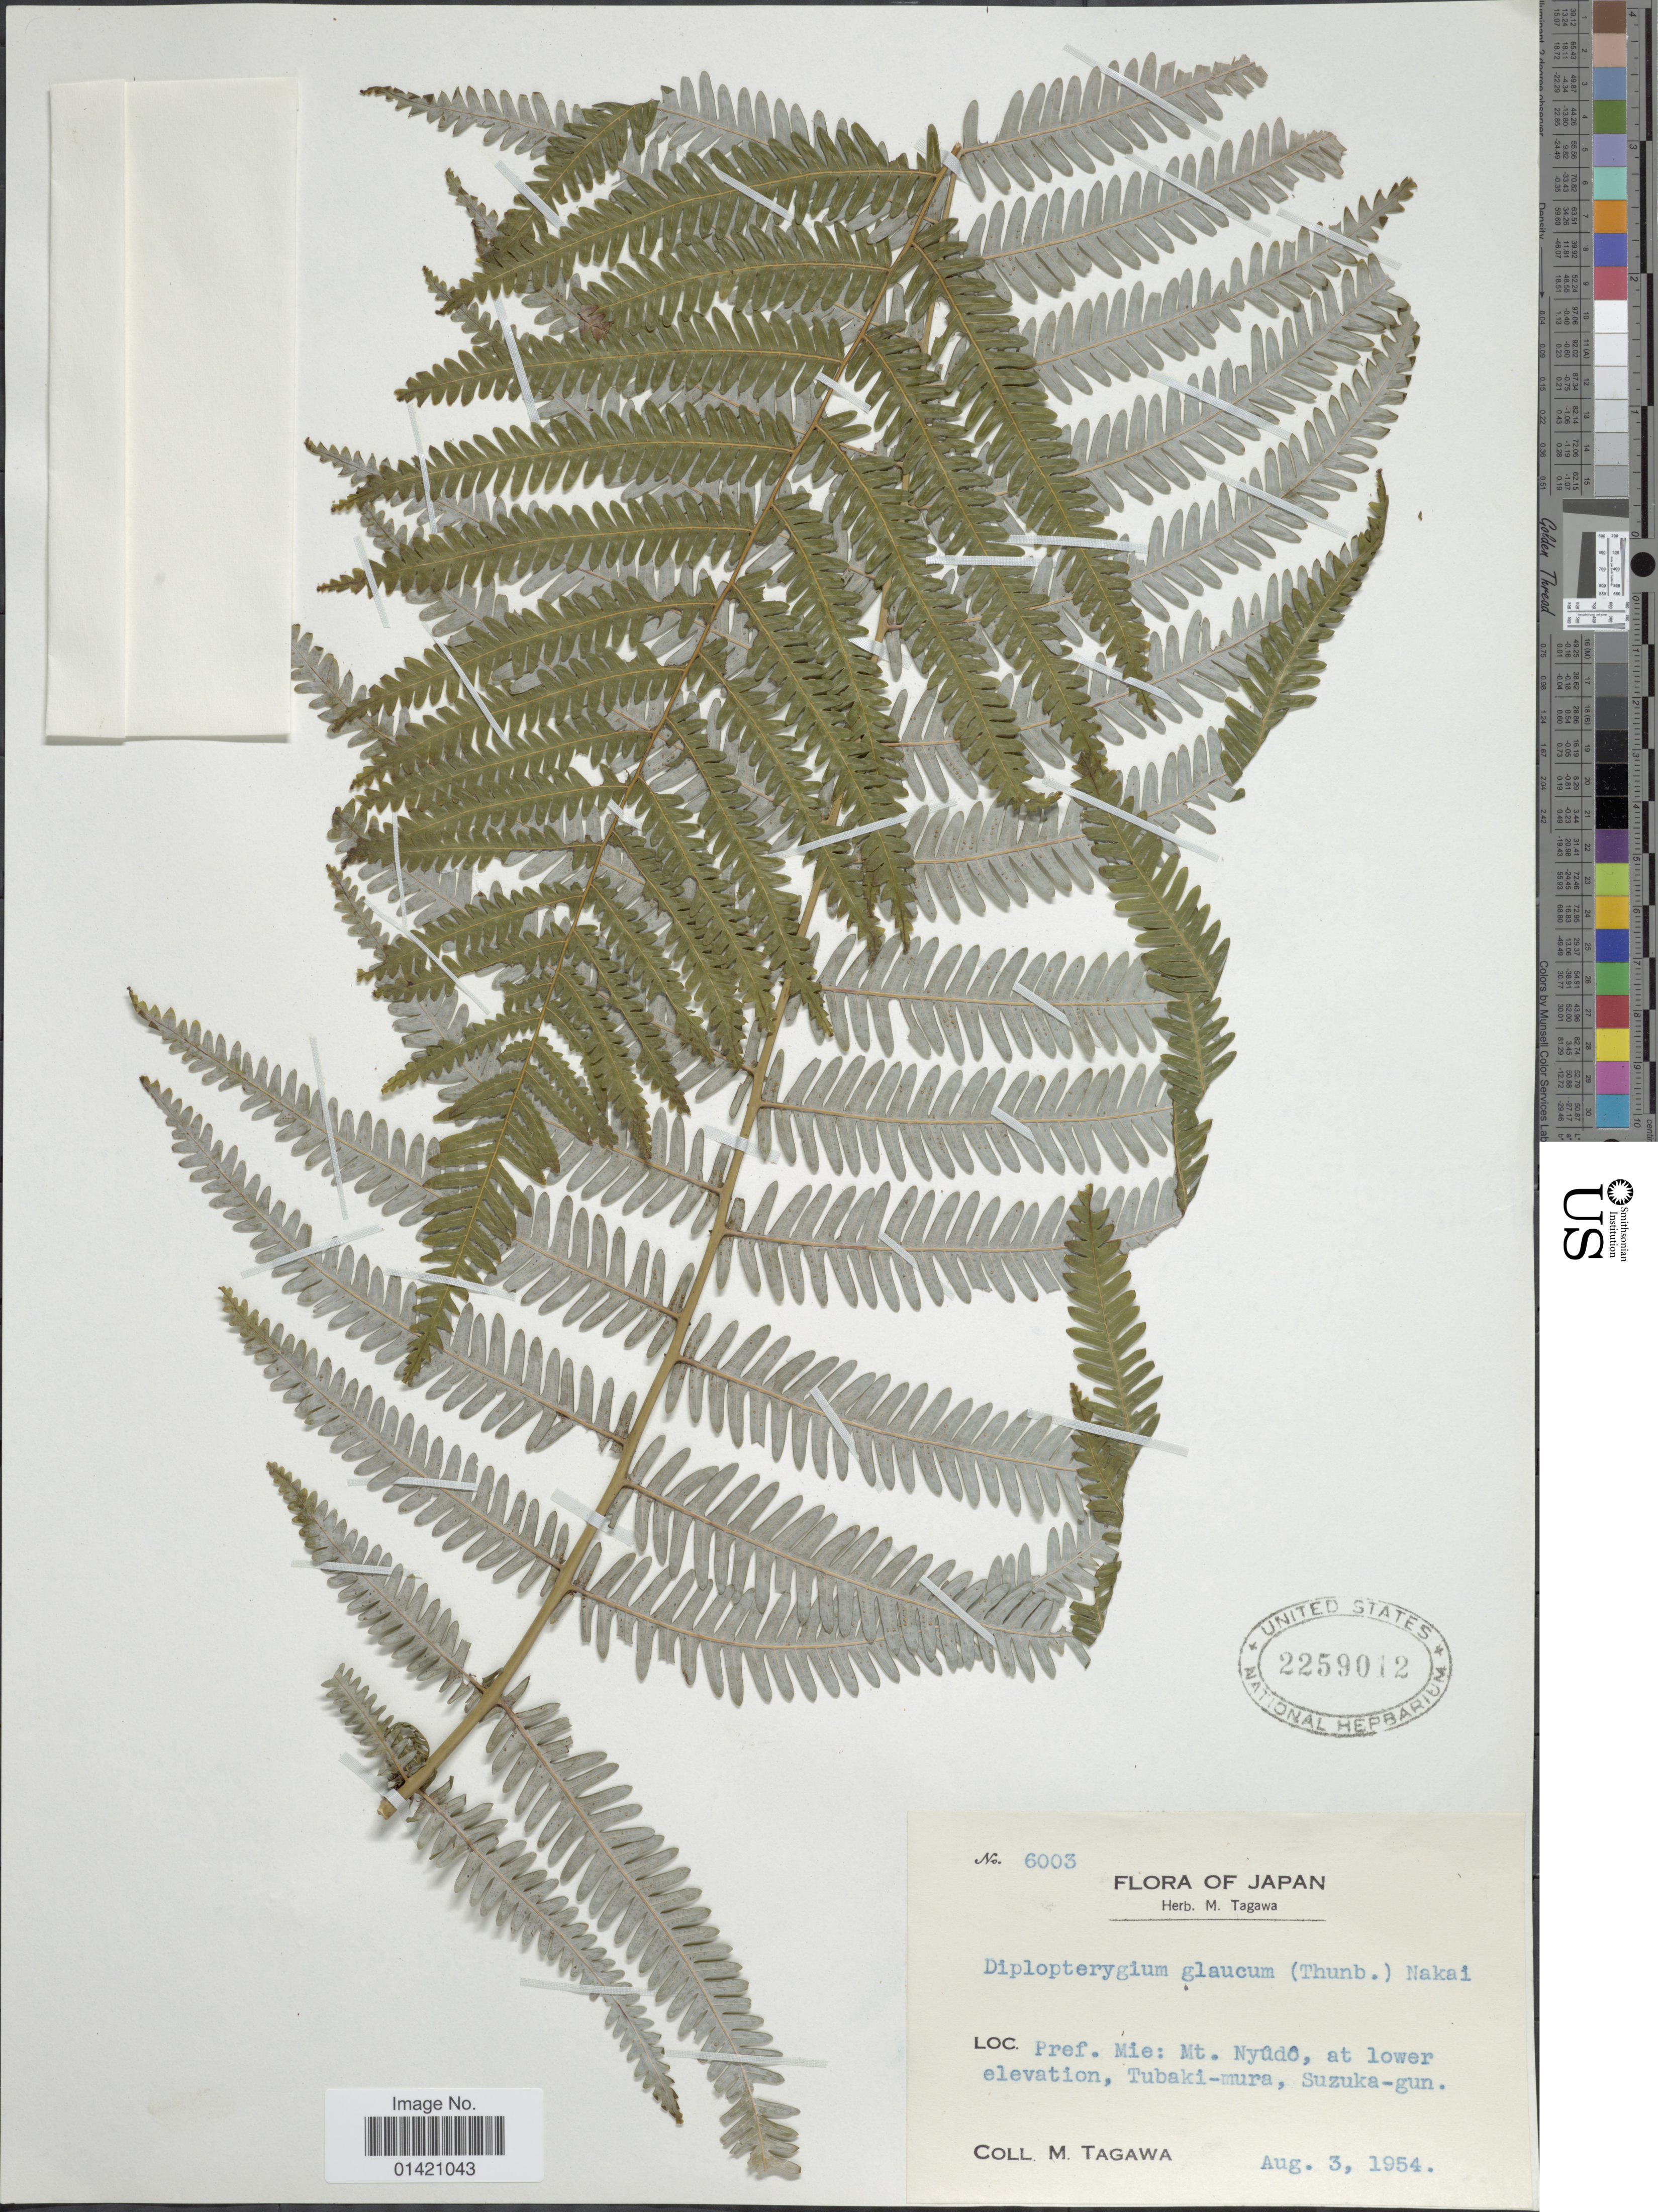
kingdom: Plantae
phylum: Tracheophyta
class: Polypodiopsida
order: Gleicheniales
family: Gleicheniaceae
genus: Diplopterygium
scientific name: Diplopterygium glaucum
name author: (Thunb. ex Houtt.) Nakai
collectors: M. Tagawa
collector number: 6003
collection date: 1954-08-03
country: Japan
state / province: Mie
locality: Pref. Mie: Mt. Nyudo, at lower elevation, Tubaki-mura, Suzuka-gun.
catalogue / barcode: US 2259012